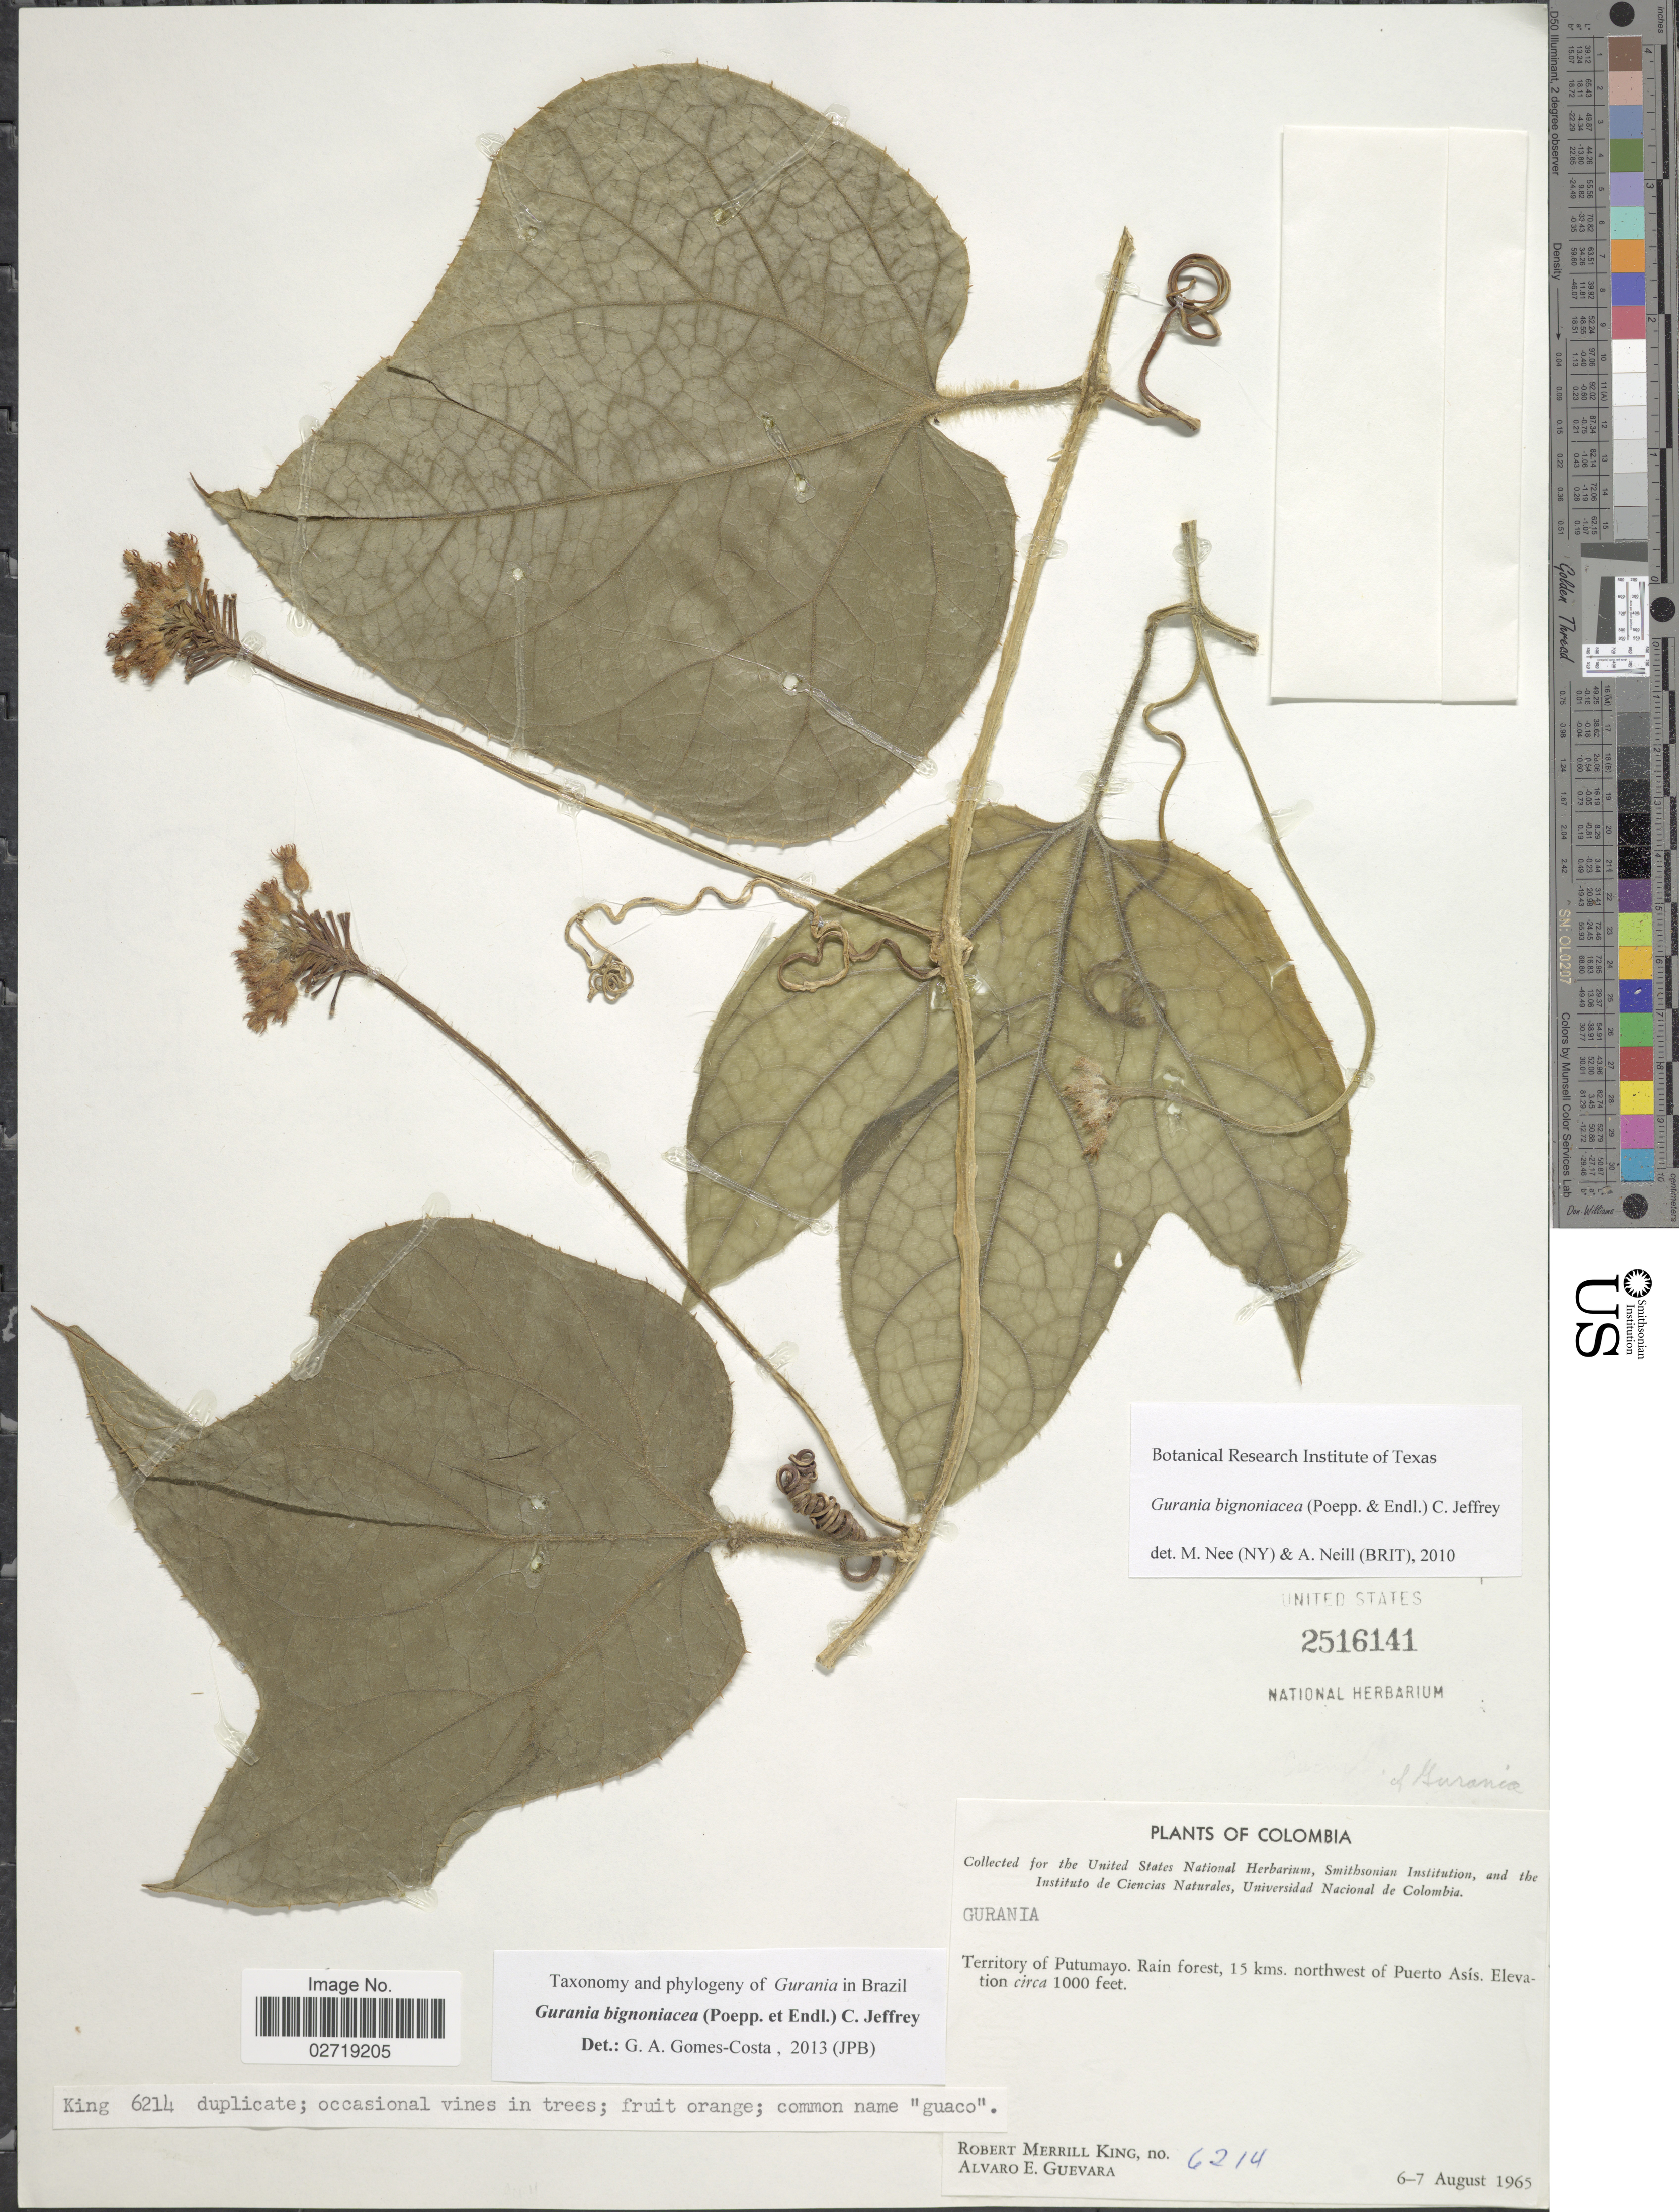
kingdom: Plantae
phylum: Tracheophyta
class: Magnoliopsida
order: Cucurbitales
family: Cucurbitaceae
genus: Gurania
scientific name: Gurania bignoniacea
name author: (Poepp. & Endl.) C. Jeffrey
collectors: R. M. King & A. E. Guevara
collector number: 6214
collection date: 1965-08-06/1965-08-07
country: Colombia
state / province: Putumayo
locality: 15 kms. northwest of Puerto Asis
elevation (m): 305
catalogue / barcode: US 2516141